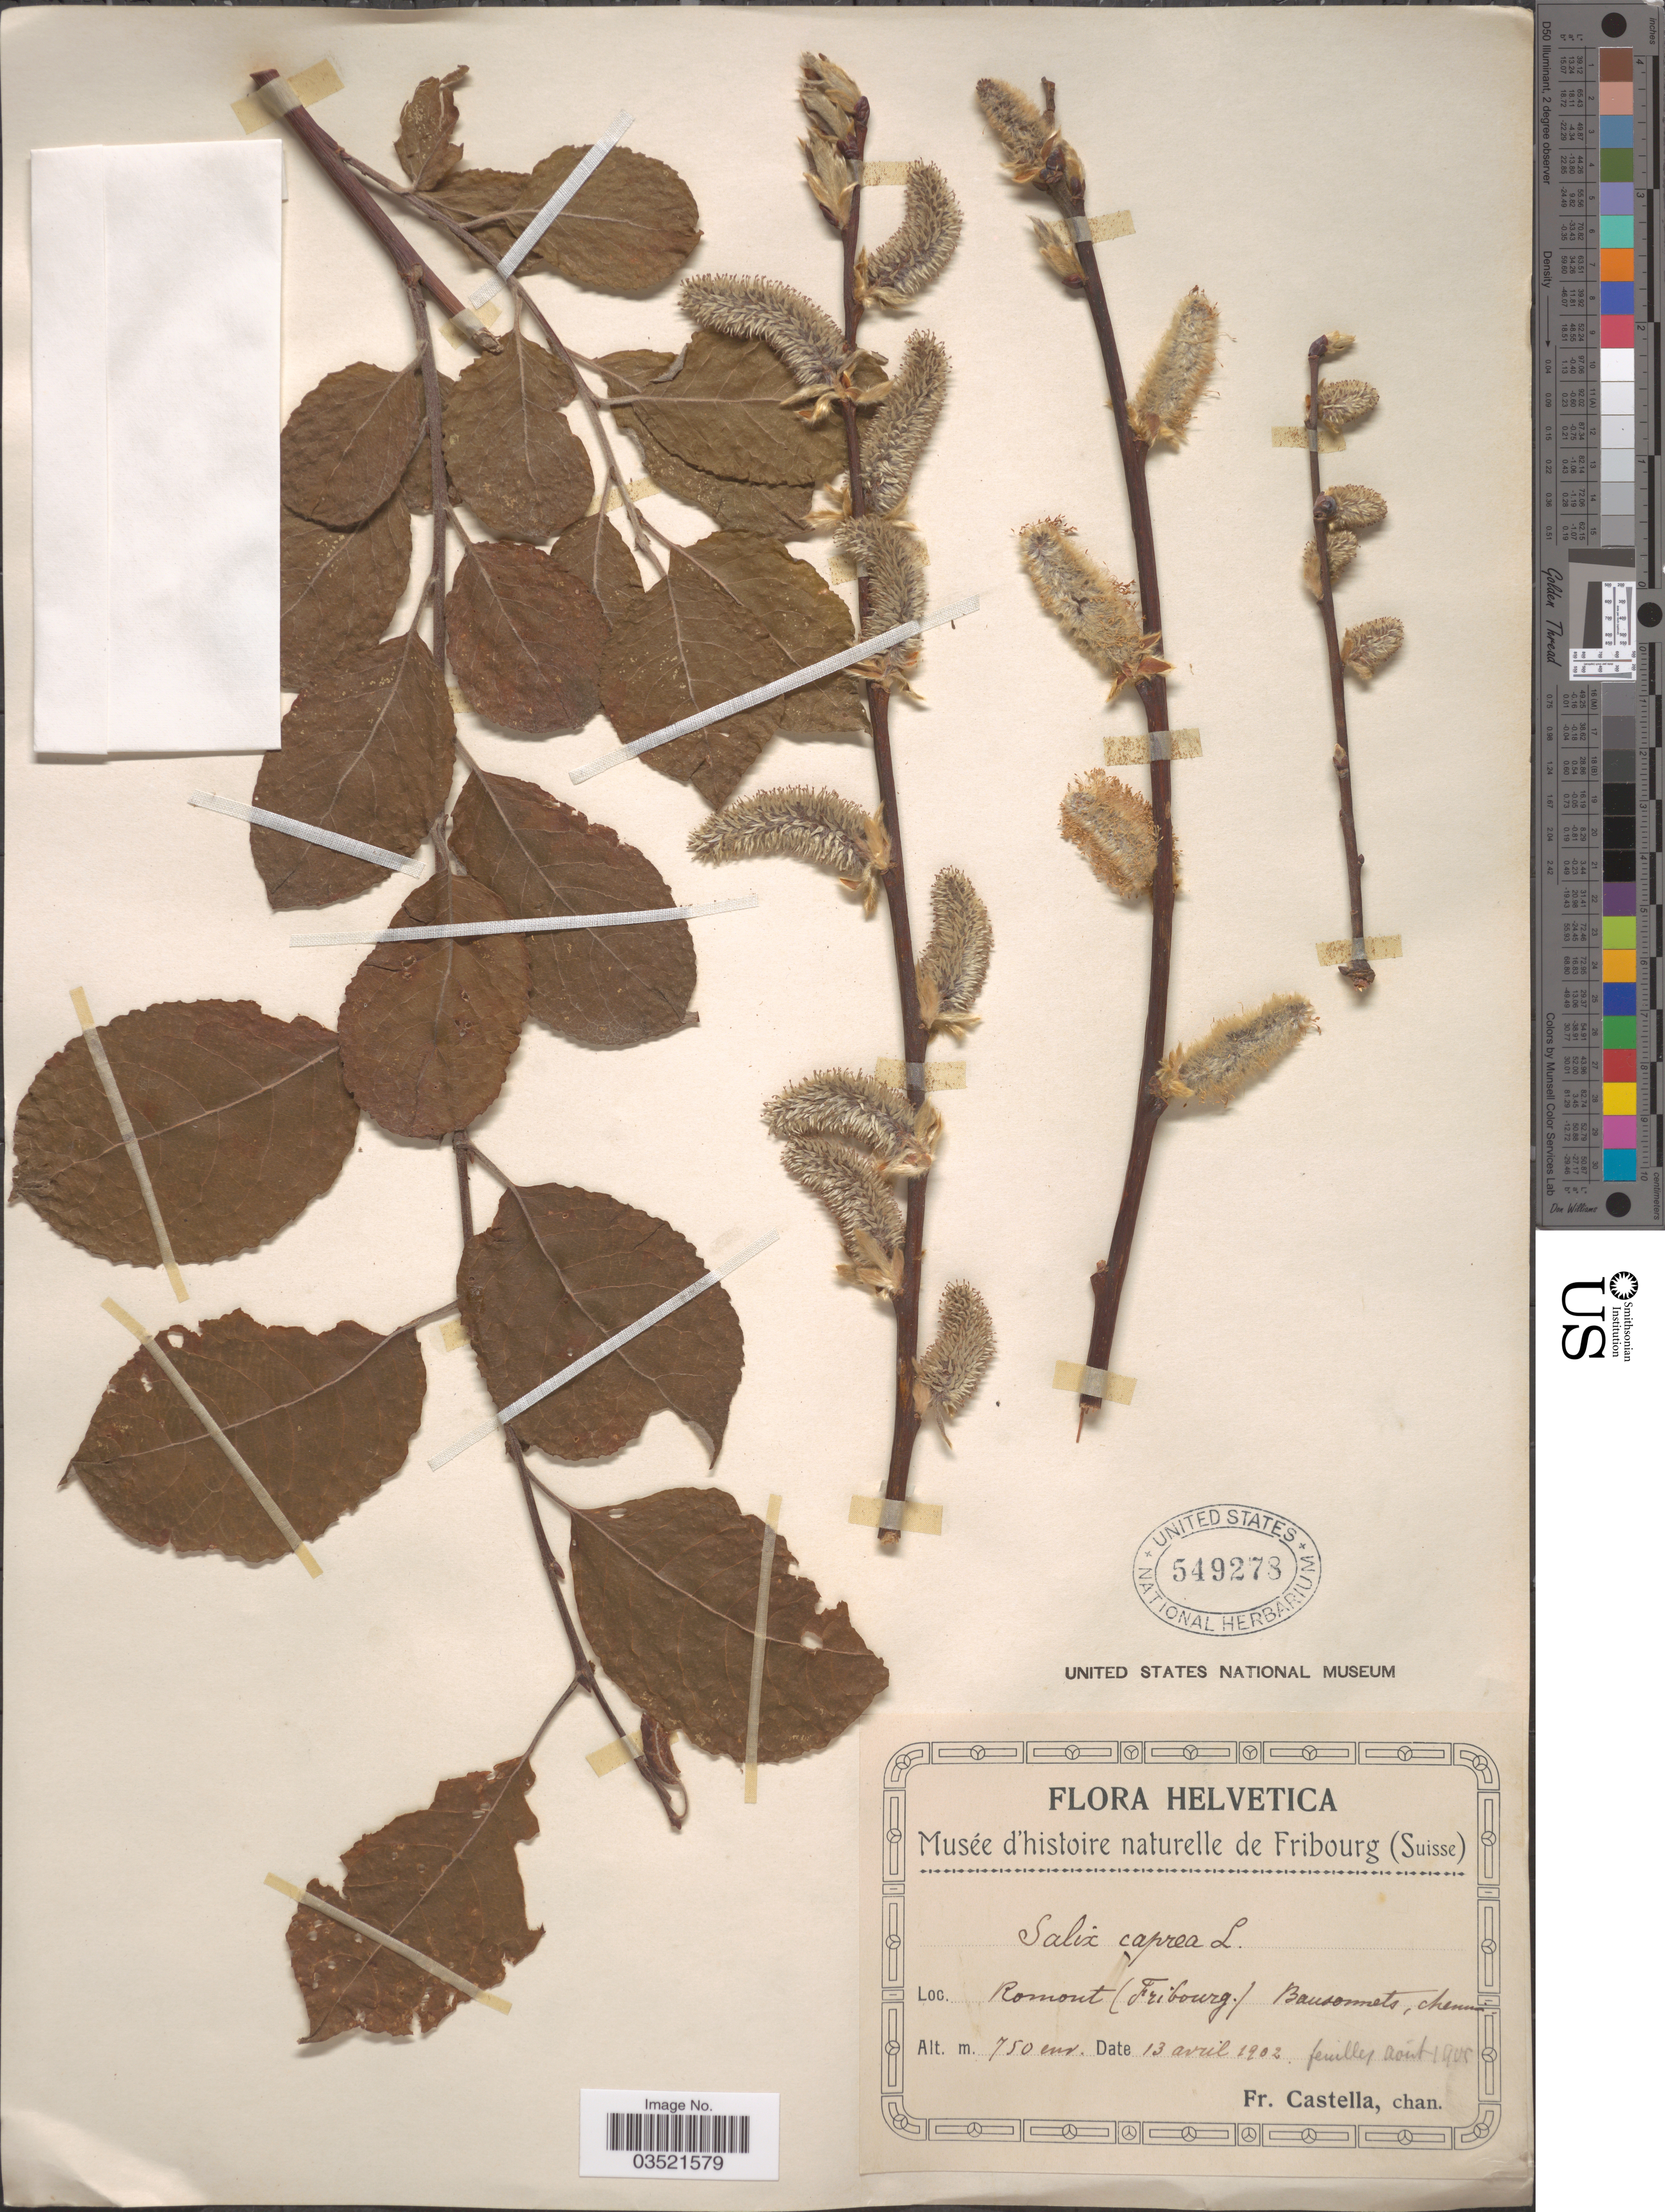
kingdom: Plantae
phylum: Tracheophyta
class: Magnoliopsida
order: Malpighiales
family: Salicaceae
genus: Salix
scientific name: Salix caprea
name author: L.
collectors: Fr. Castella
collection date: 1902-04-13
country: Switzerland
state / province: Fribourg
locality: Helvetica. Romont (Fribourg). Bausonnets, chemin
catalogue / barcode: US 549278